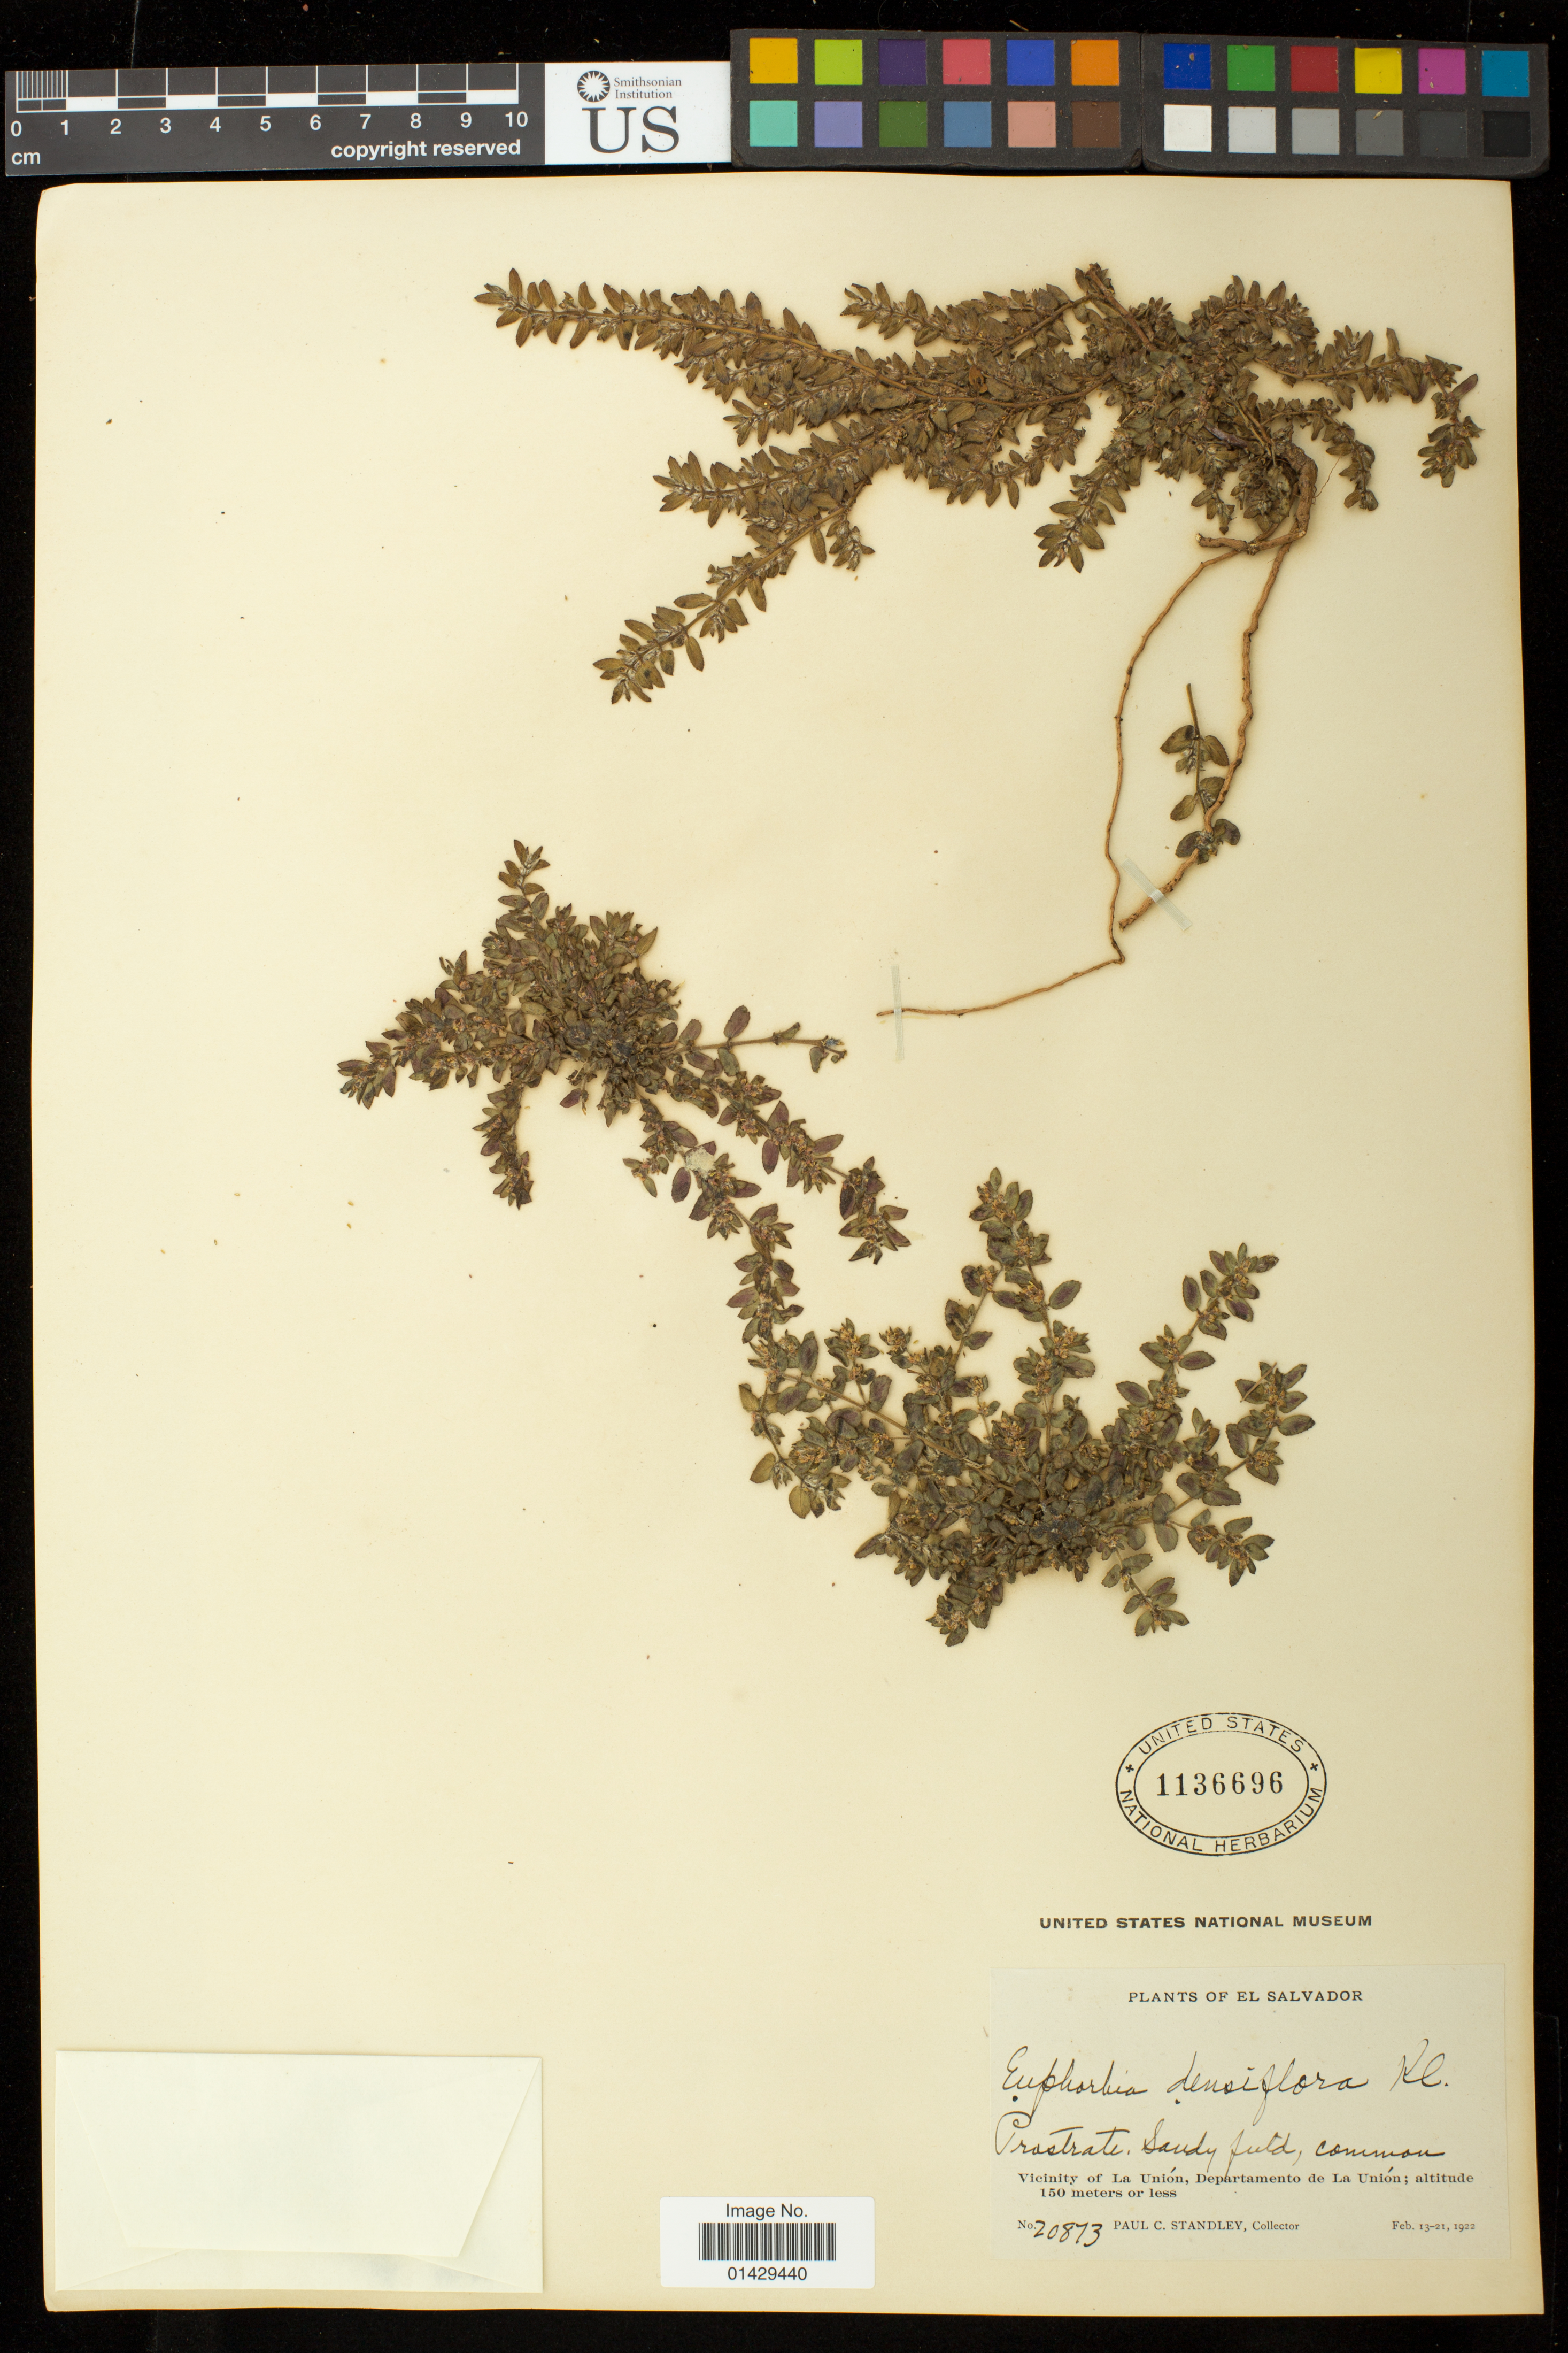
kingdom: Plantae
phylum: Tracheophyta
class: Magnoliopsida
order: Malpighiales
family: Euphorbiaceae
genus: Euphorbia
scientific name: Euphorbia densiflora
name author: (Klotzsch & Garcke) Klotzsch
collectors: P. C. Standley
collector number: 20873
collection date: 1922-02-13/1922-02-21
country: El Salvador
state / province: La Union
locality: Vicinity of La Union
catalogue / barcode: US 1136696